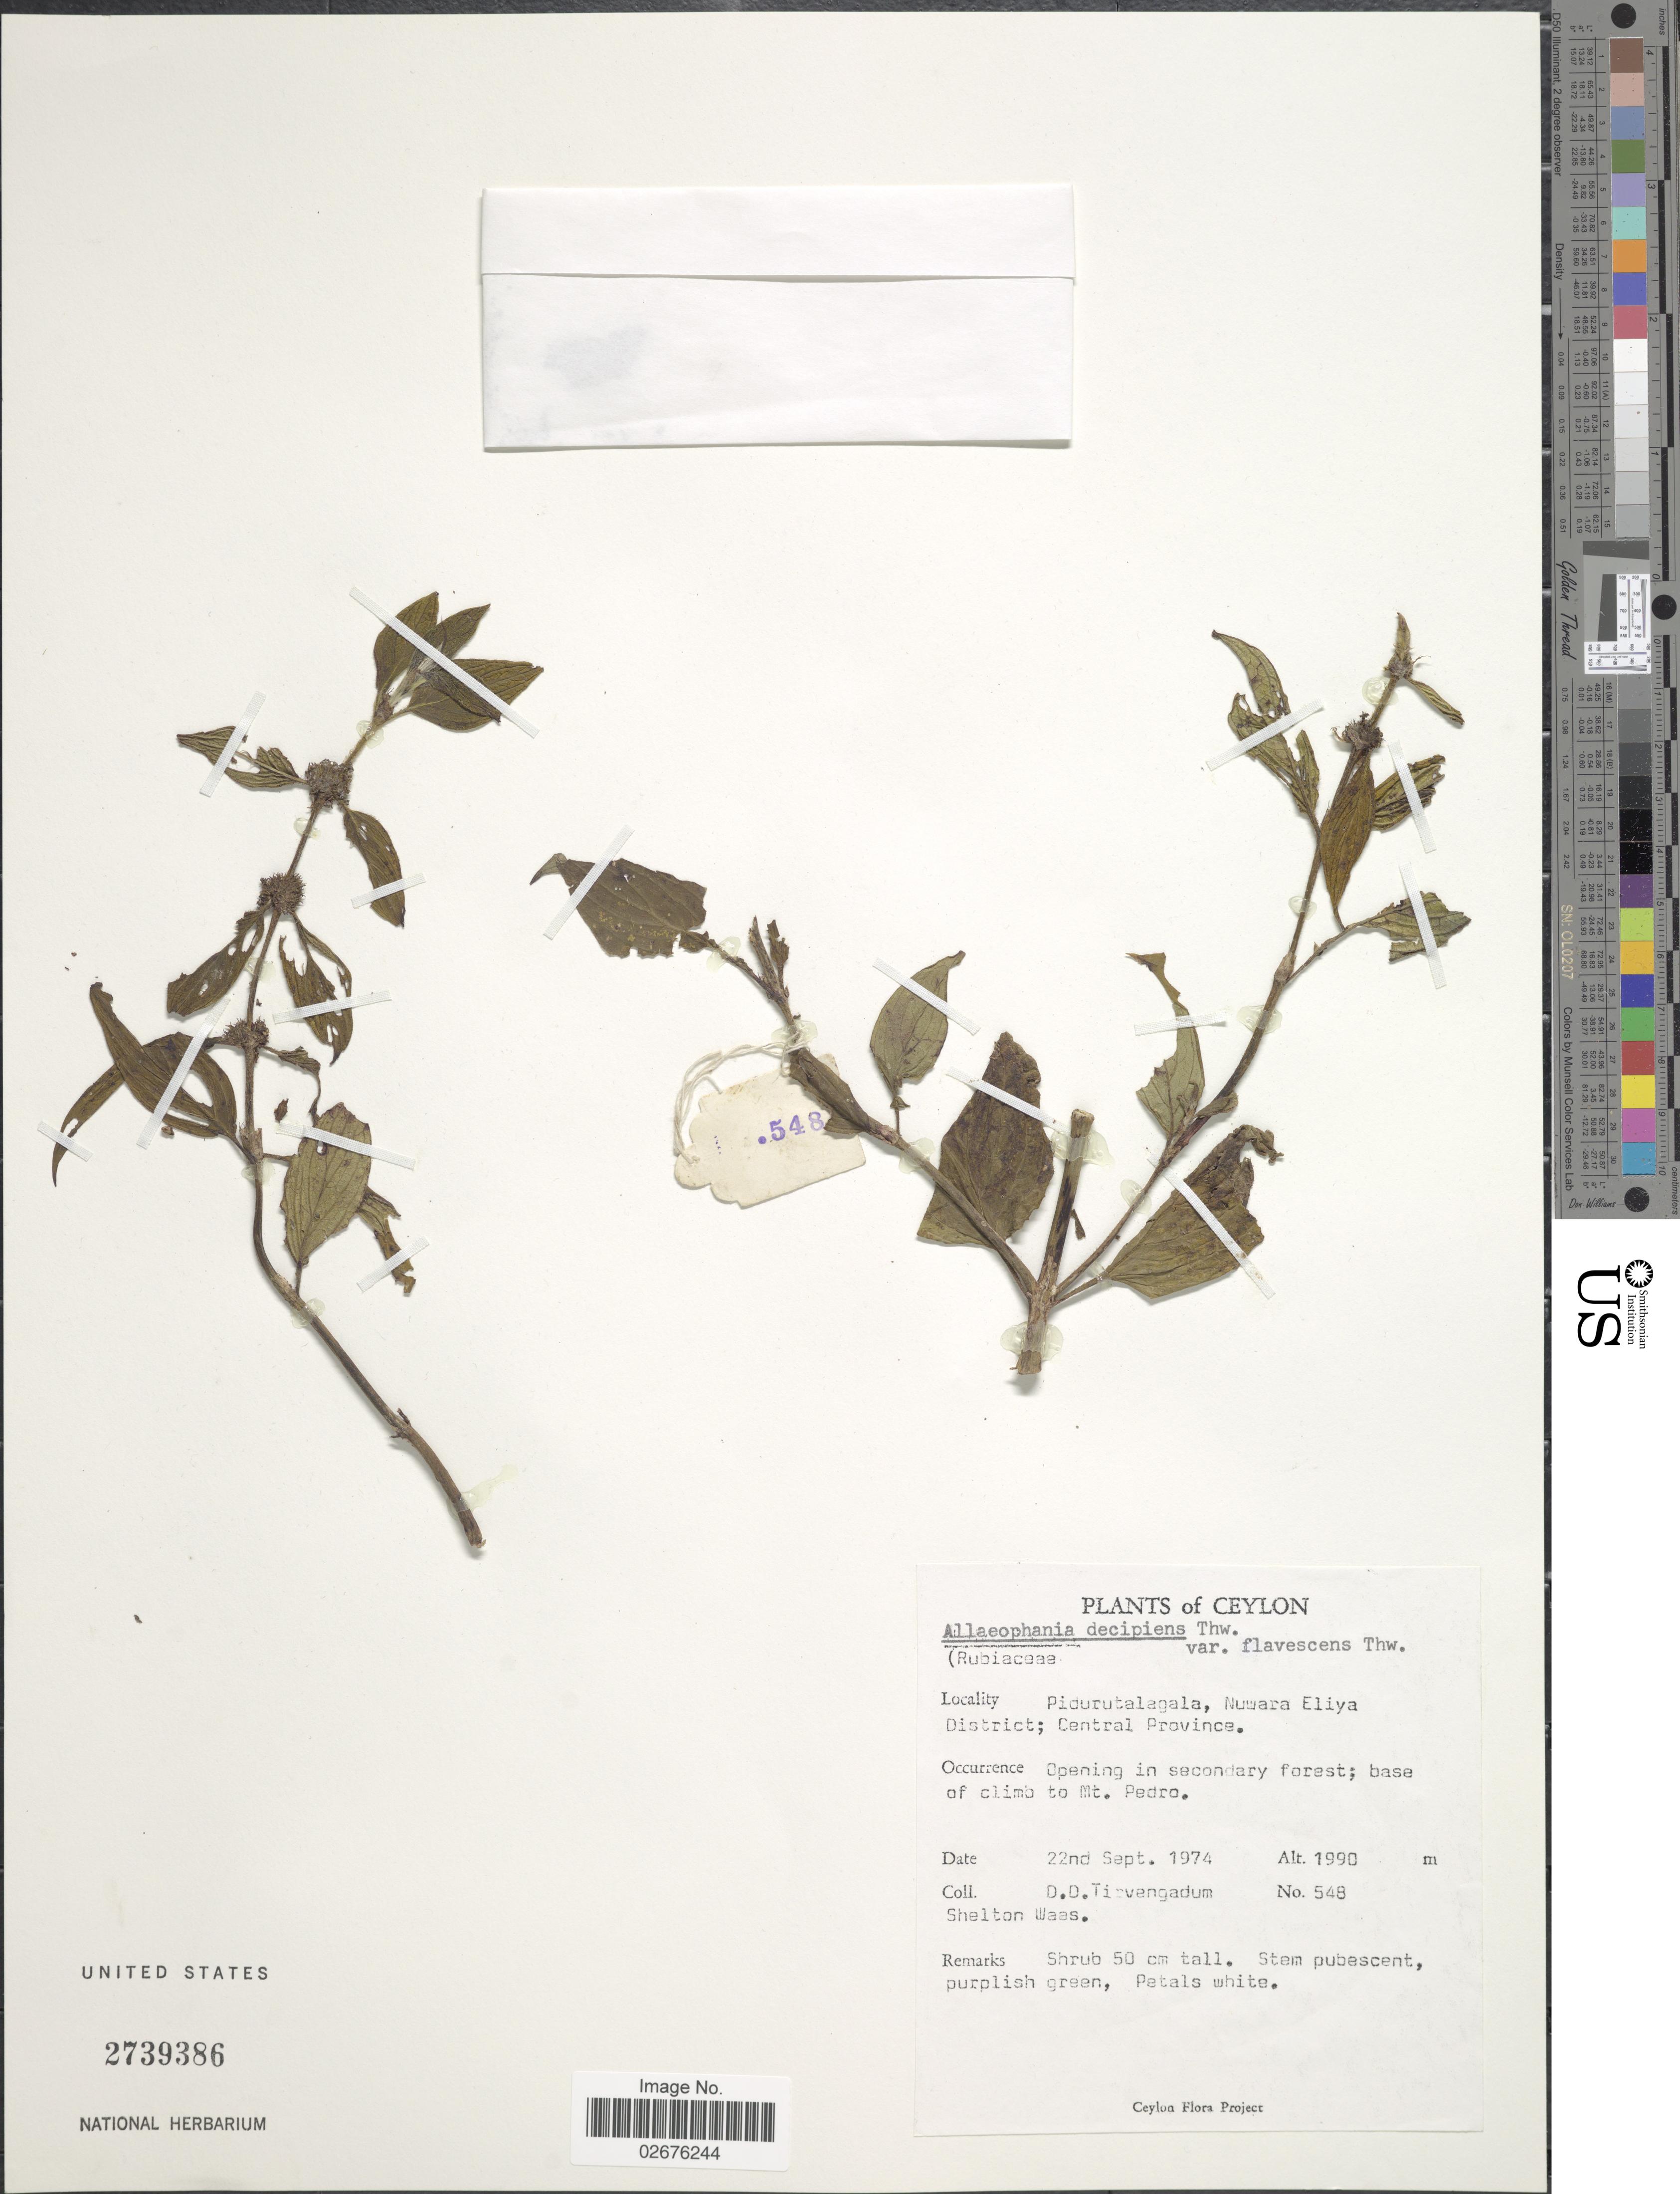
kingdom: Plantae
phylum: Tracheophyta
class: Magnoliopsida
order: Gentianales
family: Rubiaceae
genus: Allaeophania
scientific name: Allaeophania decipiens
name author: Thwaites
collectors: D. Tirvengadum & S. Waas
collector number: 548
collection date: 1974-09-22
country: Sri Lanka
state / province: Central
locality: Ceylon. Pidurutalagala, Nuwara Eliya District; Central Province. Opening in secondary forest; base of climb to Mt. Pedro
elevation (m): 1990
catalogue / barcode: US 2739386